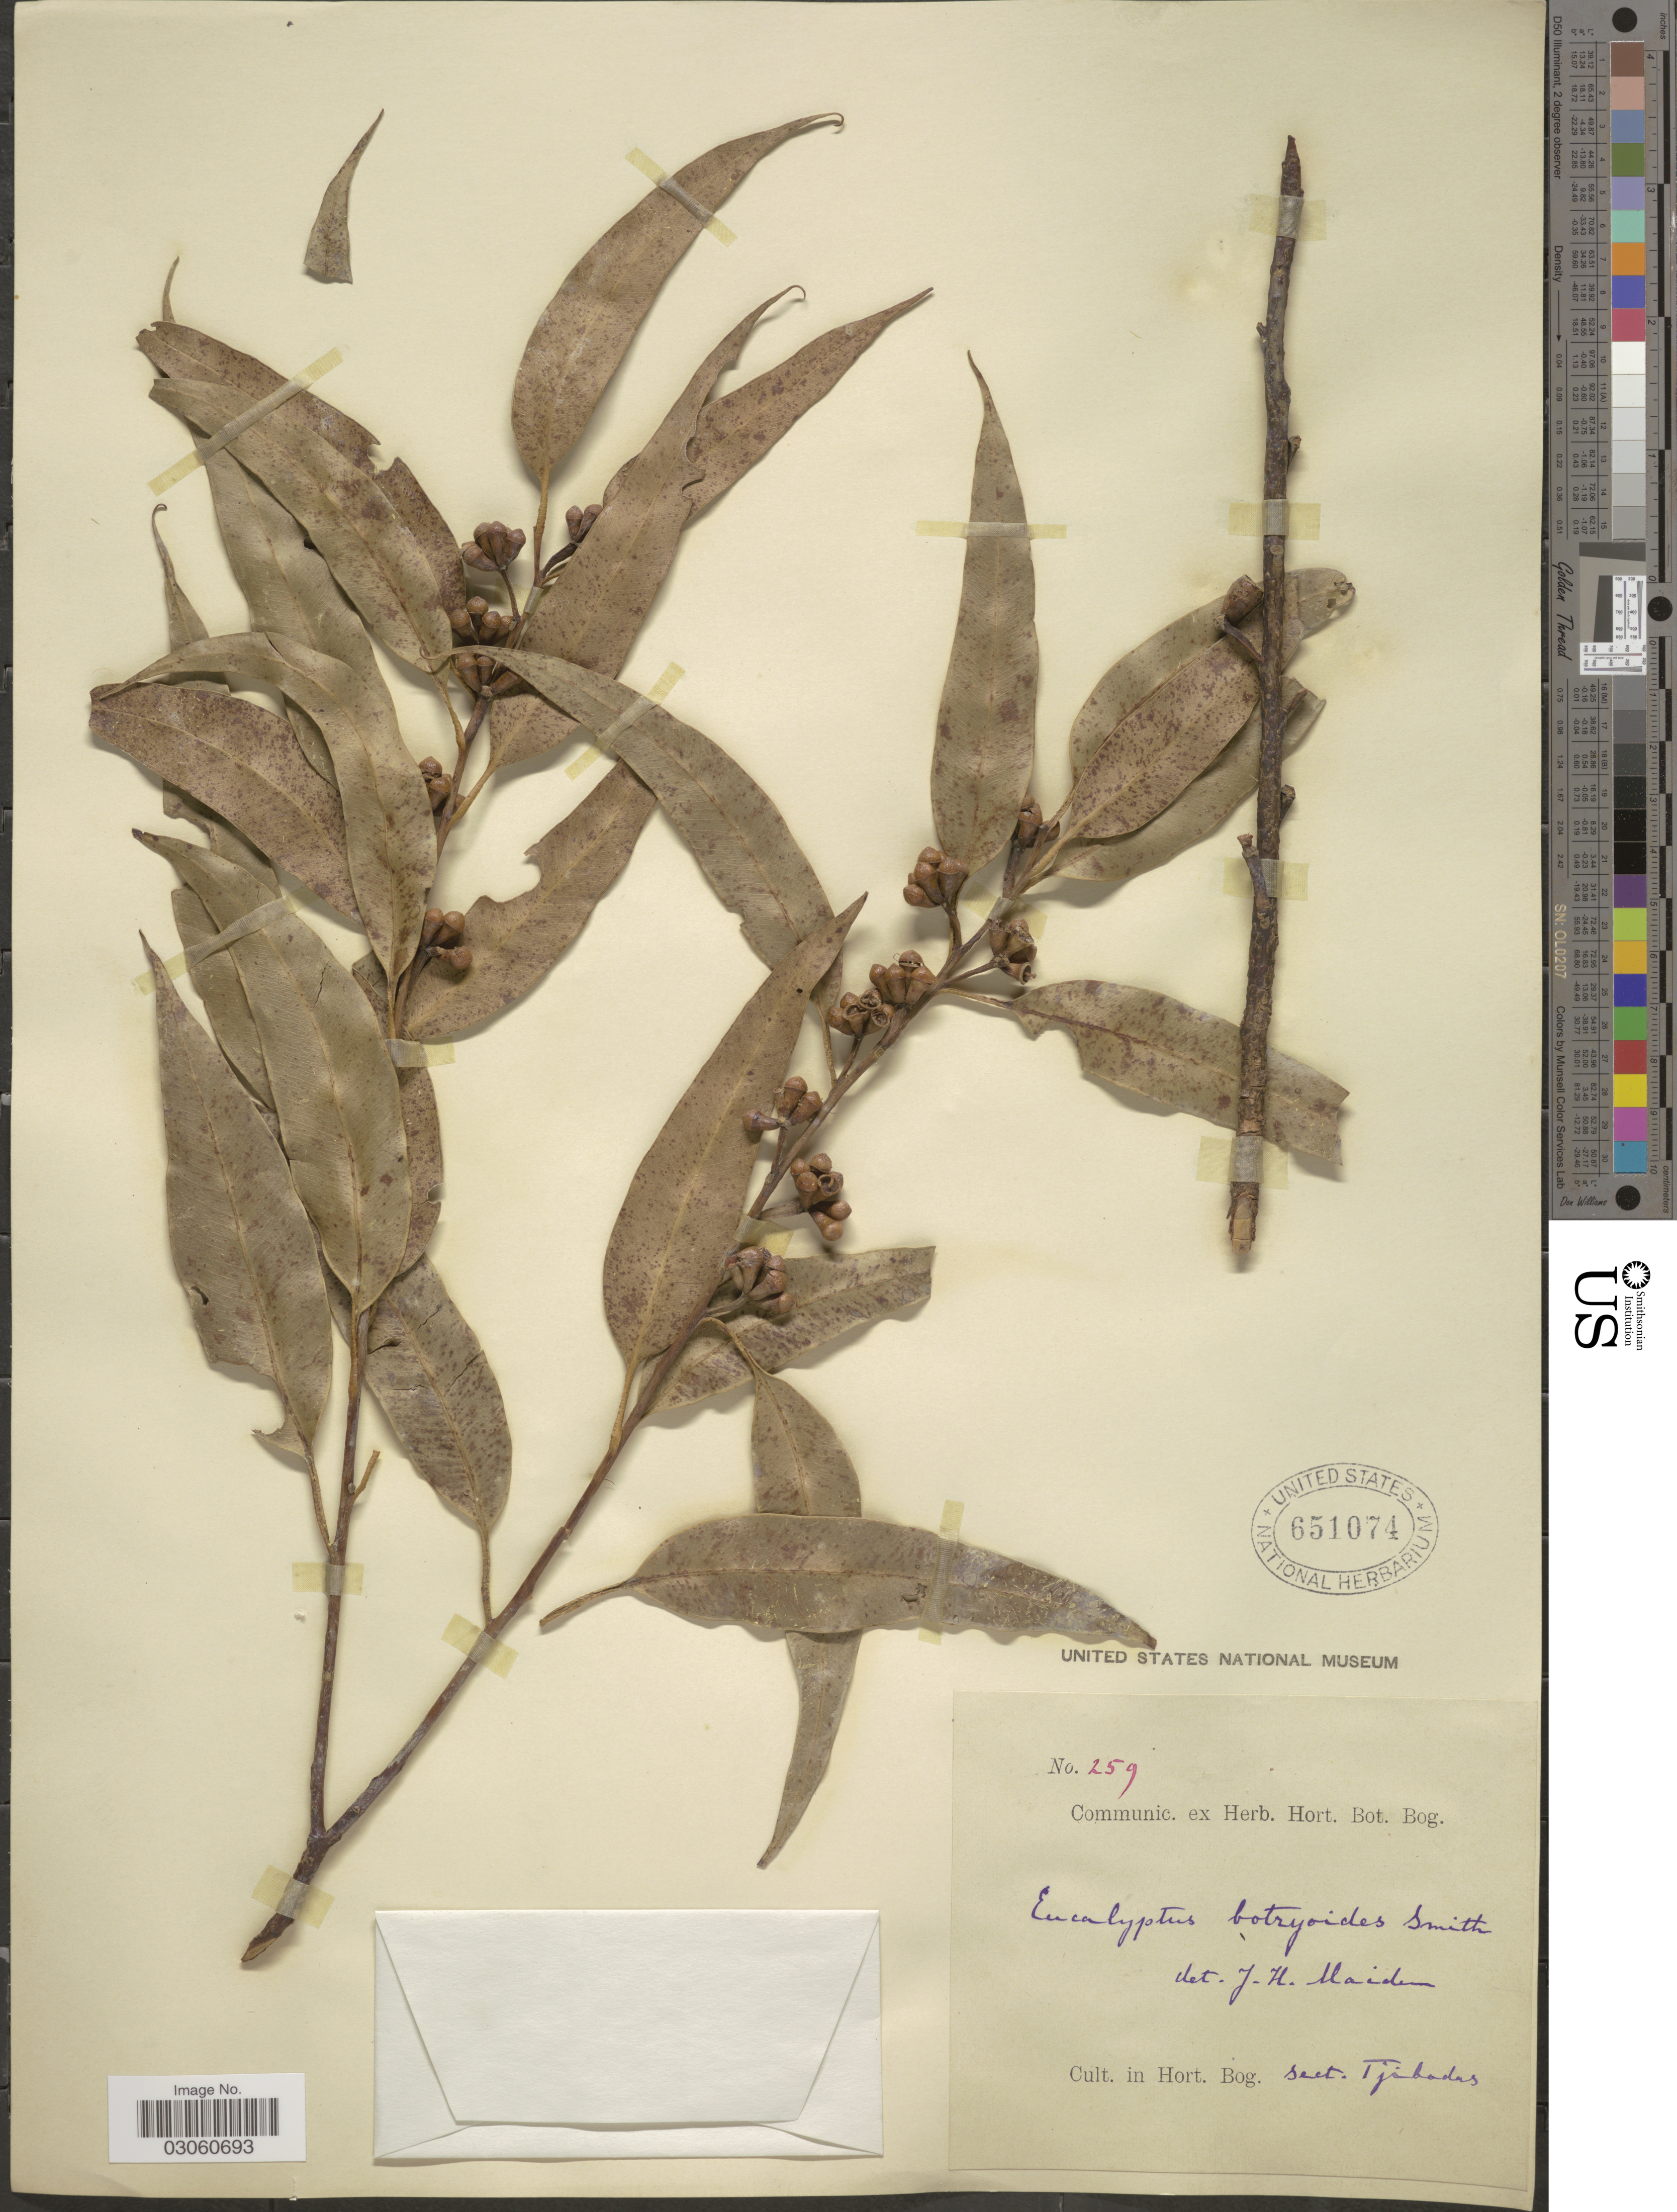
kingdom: Plantae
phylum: Tracheophyta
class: Magnoliopsida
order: Myrtales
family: Myrtaceae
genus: Eucalyptus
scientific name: Eucalyptus botryoides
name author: Sm.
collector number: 259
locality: Hort. Bog., sect. Tjibodas.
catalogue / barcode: US 651074